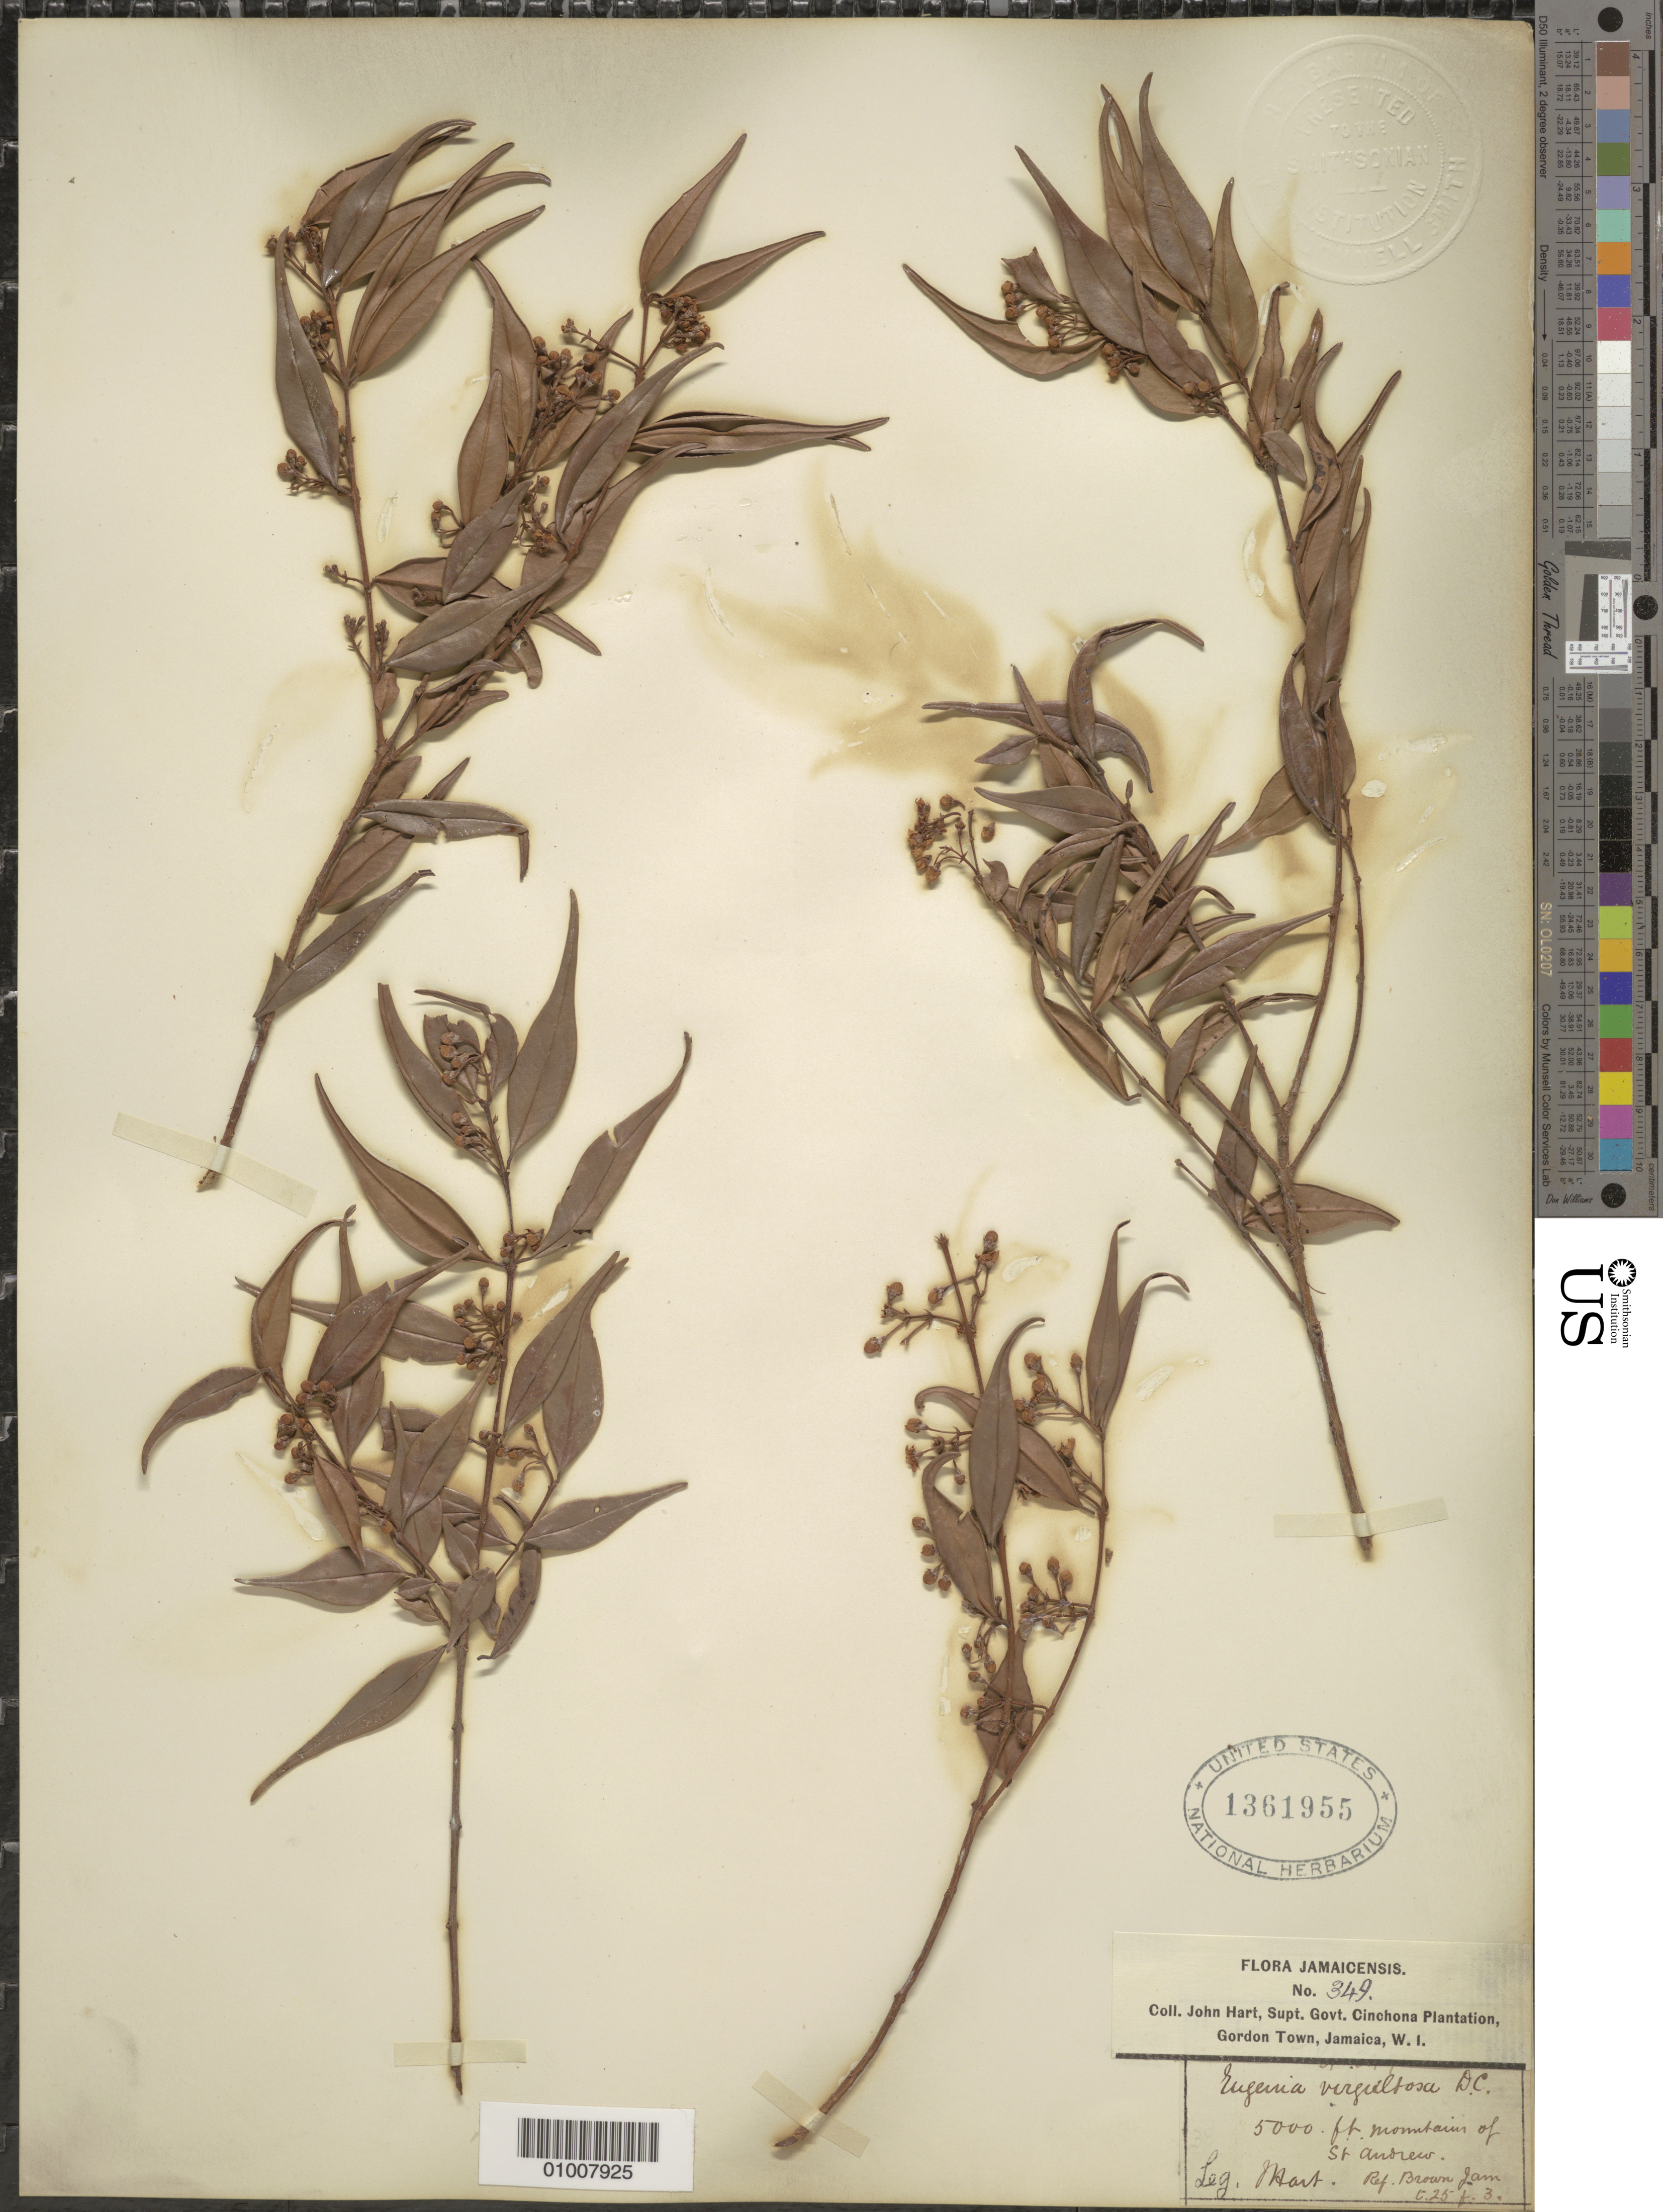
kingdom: Plantae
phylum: Tracheophyta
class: Magnoliopsida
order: Myrtales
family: Myrtaceae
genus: Eugenia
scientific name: Eugenia biflora var. virgultosa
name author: (Sw.) Krug & Urb.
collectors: J. H. Hart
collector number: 349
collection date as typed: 1800 to -- --- 1899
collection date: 1800/1899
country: Jamaica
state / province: Saint Andrew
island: Jamaica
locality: Mountains of St. Andrew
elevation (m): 1524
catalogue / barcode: US 1361955